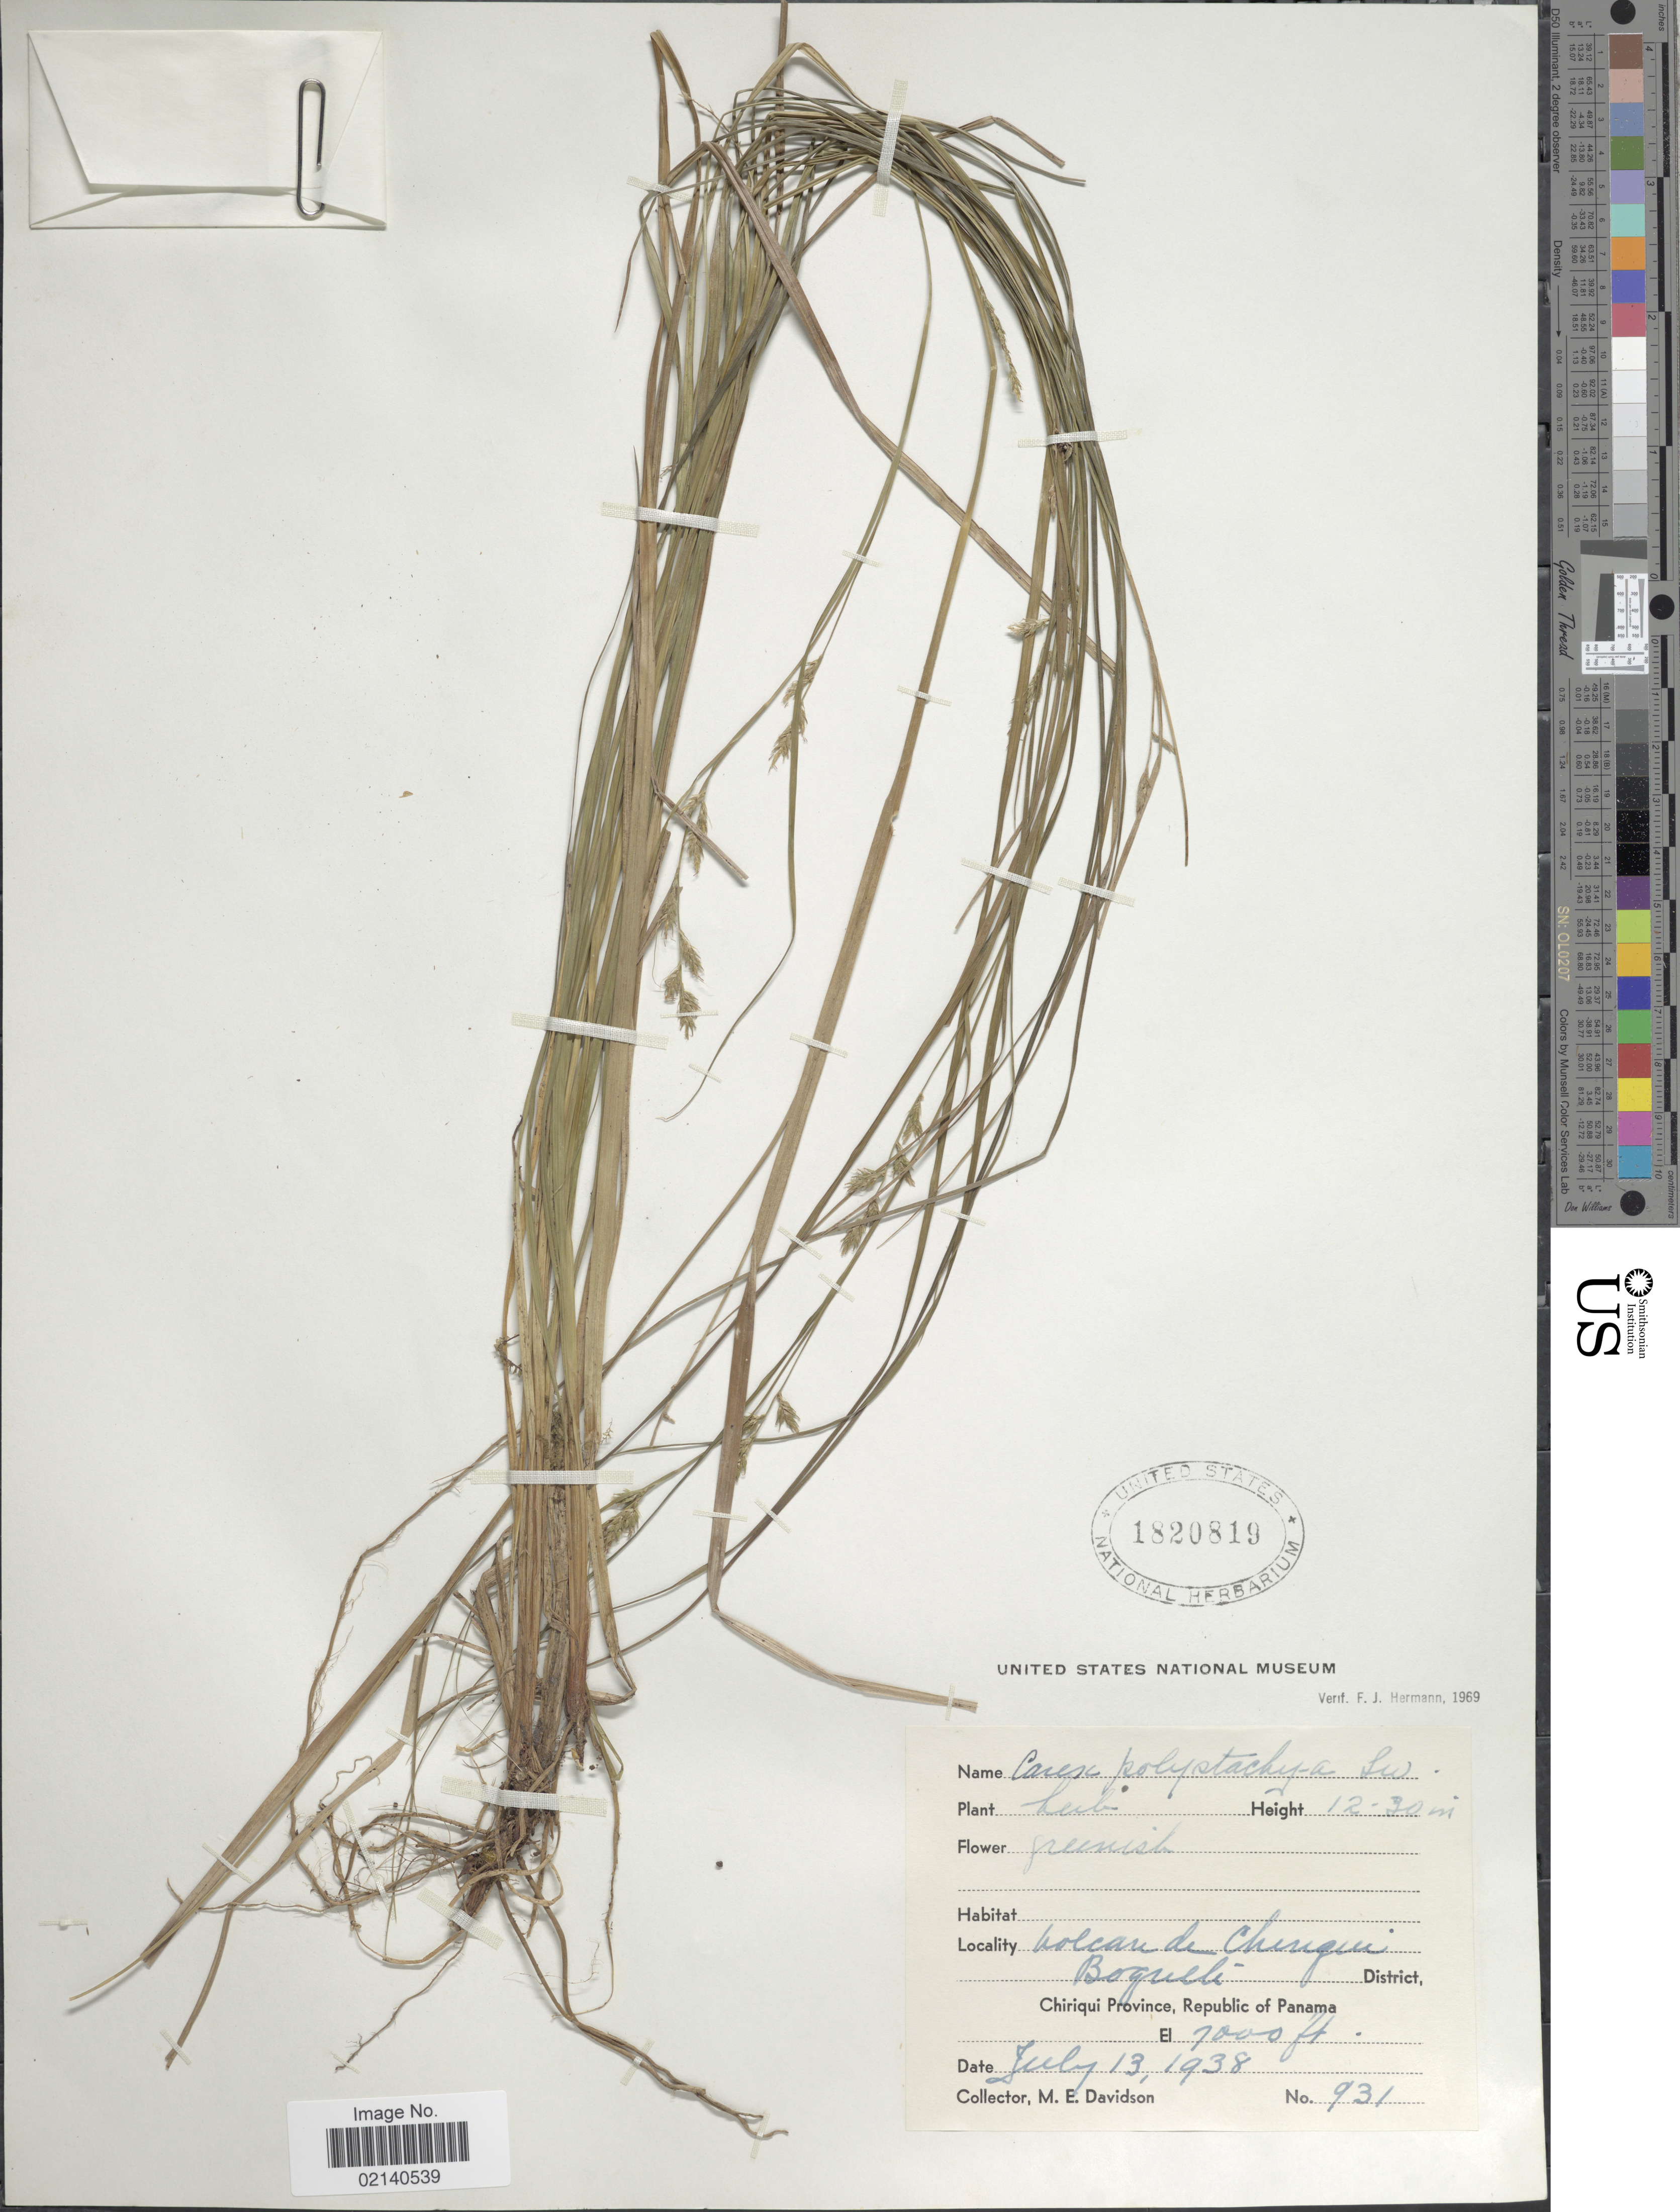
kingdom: Plantae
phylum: Tracheophyta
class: Liliopsida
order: Poales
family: Cyperaceae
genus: Carex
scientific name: Carex polystachya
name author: Sw. ex Wahlenb.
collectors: M. E. Davidson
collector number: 931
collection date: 1938-07-13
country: Panama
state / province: Chiriqui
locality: Volcan de Chiriqui, Boquete District, Republic of Panama.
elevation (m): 2134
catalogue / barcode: US 1820819